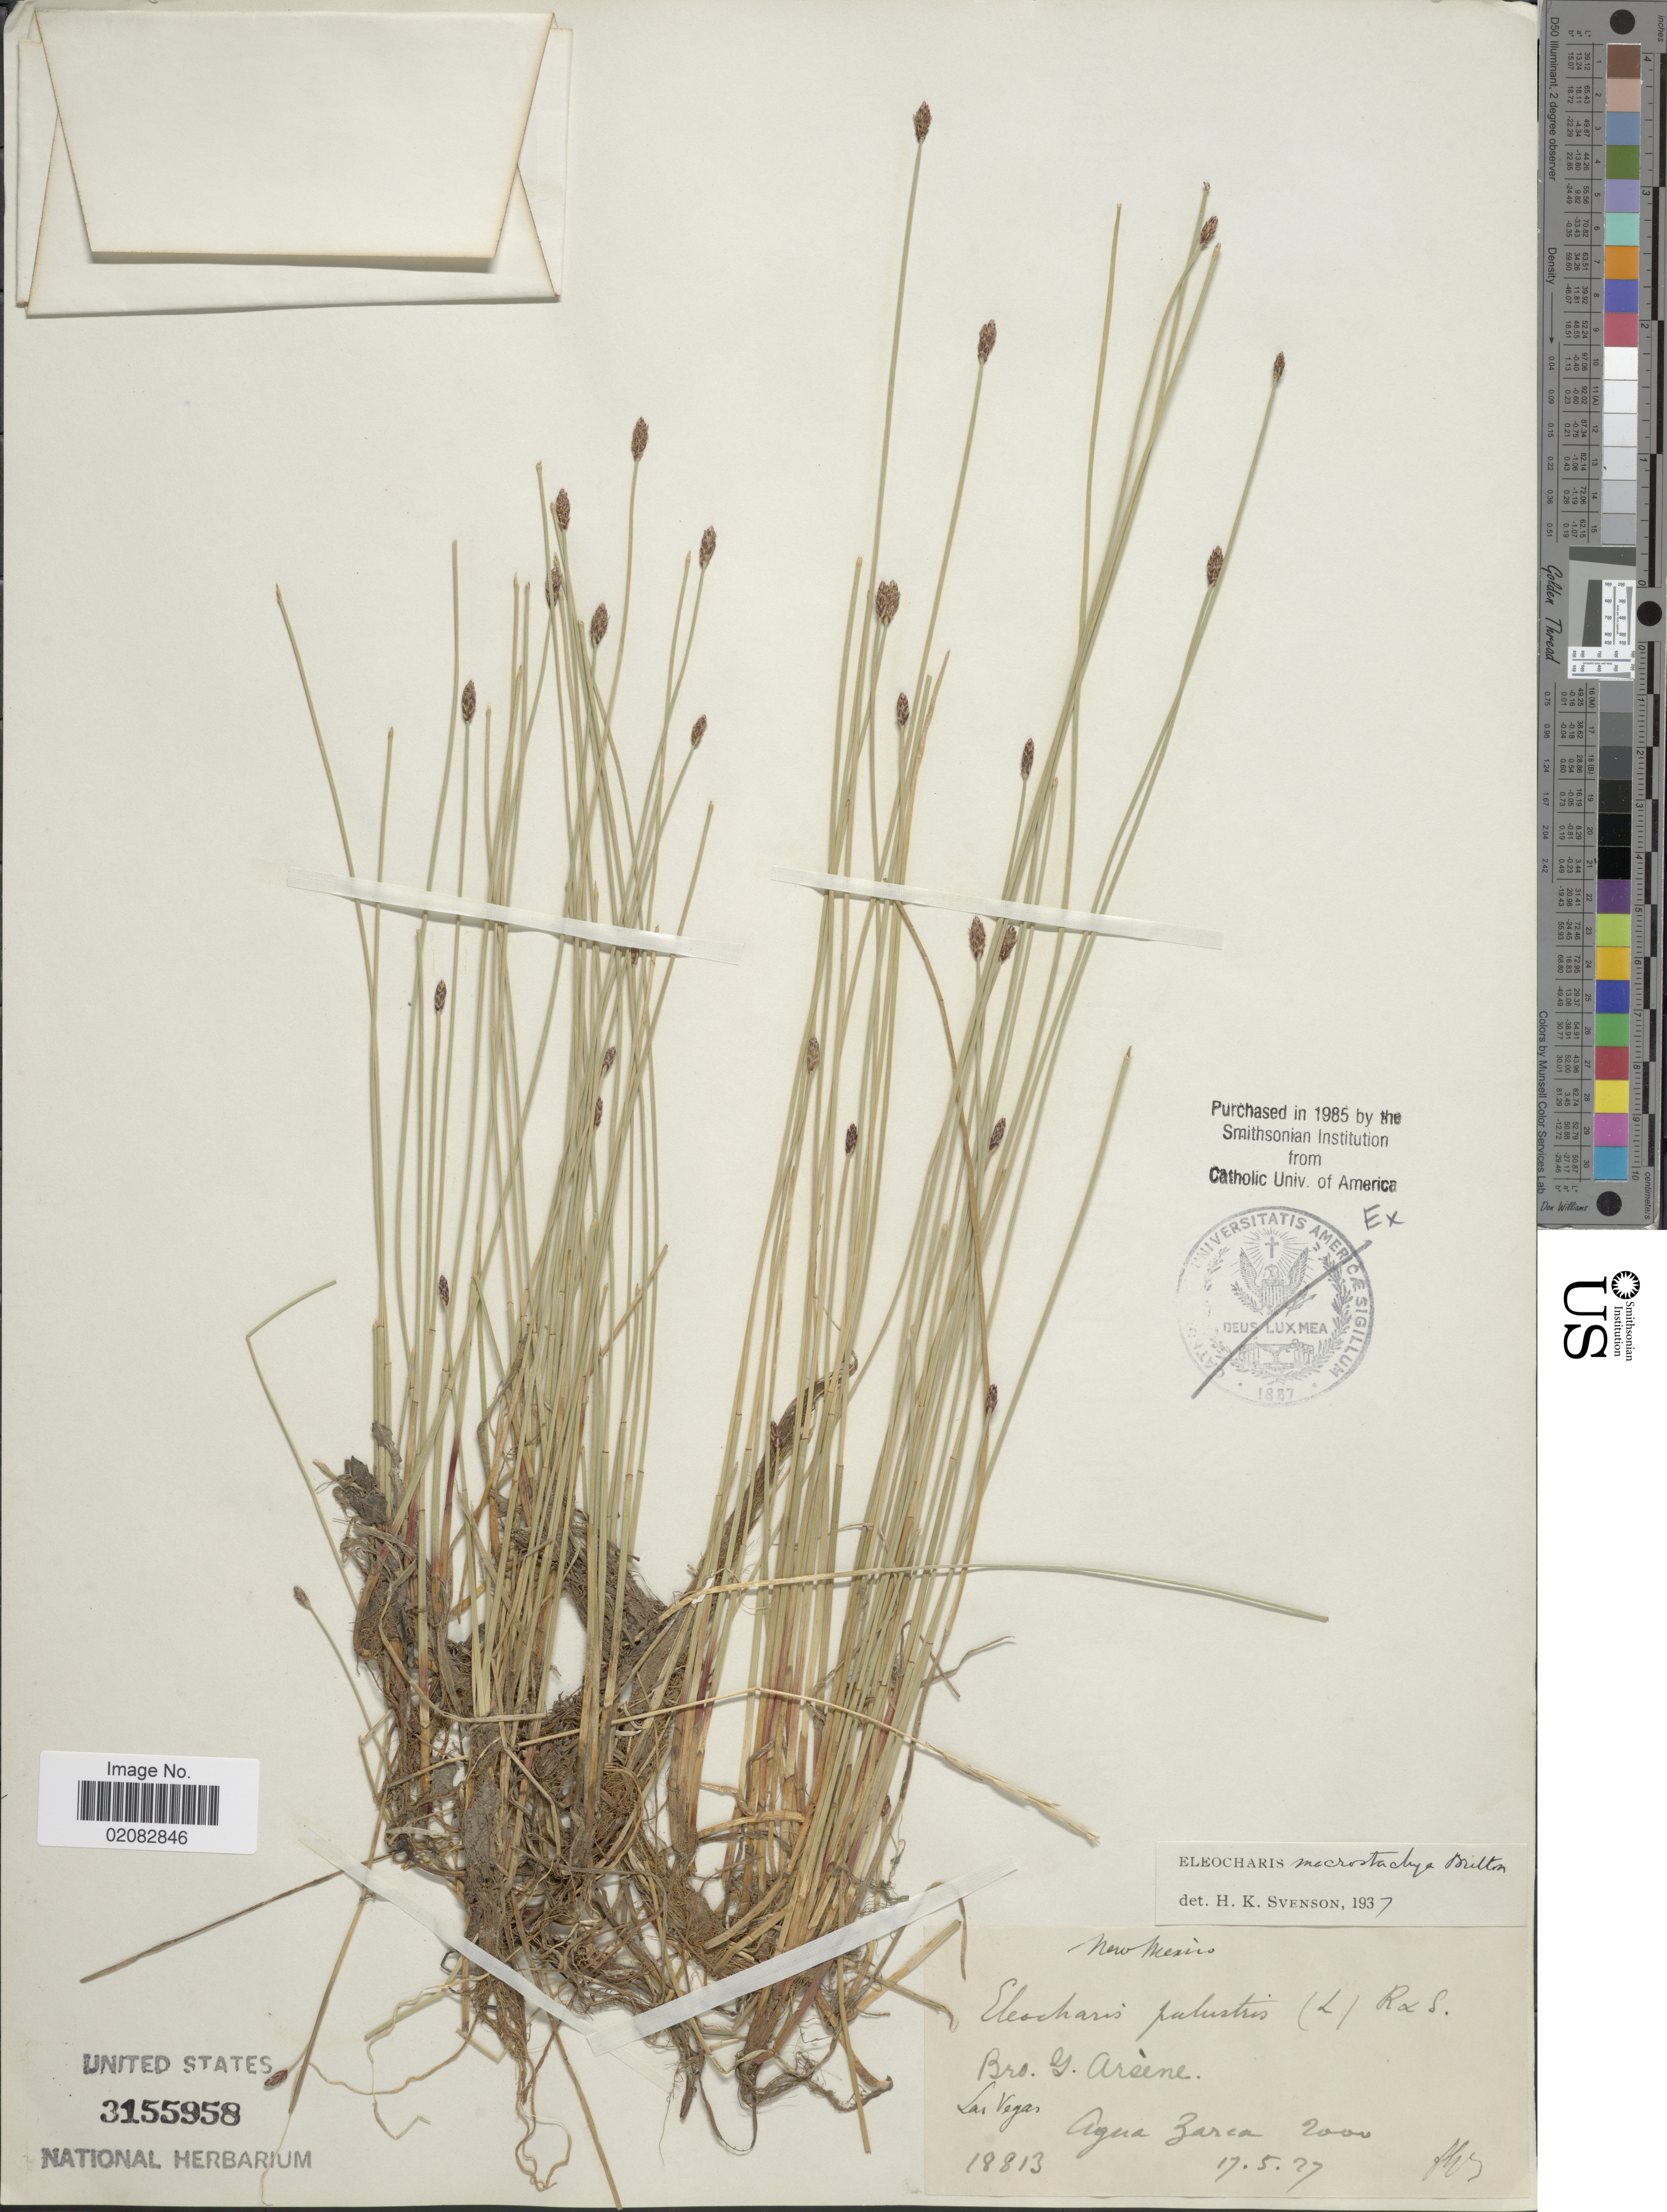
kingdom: Plantae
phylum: Tracheophyta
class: Liliopsida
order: Poales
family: Cyperaceae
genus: Eleocharis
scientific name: Eleocharis macrostachya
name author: Britton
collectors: Bro. G. Arsène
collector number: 18813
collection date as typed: Transcribed d/m/y: 17/5/27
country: United States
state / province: New Mexico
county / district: San Miguel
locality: Agua Zarca - Vicinity of Las Vegas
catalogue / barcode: US 3155958